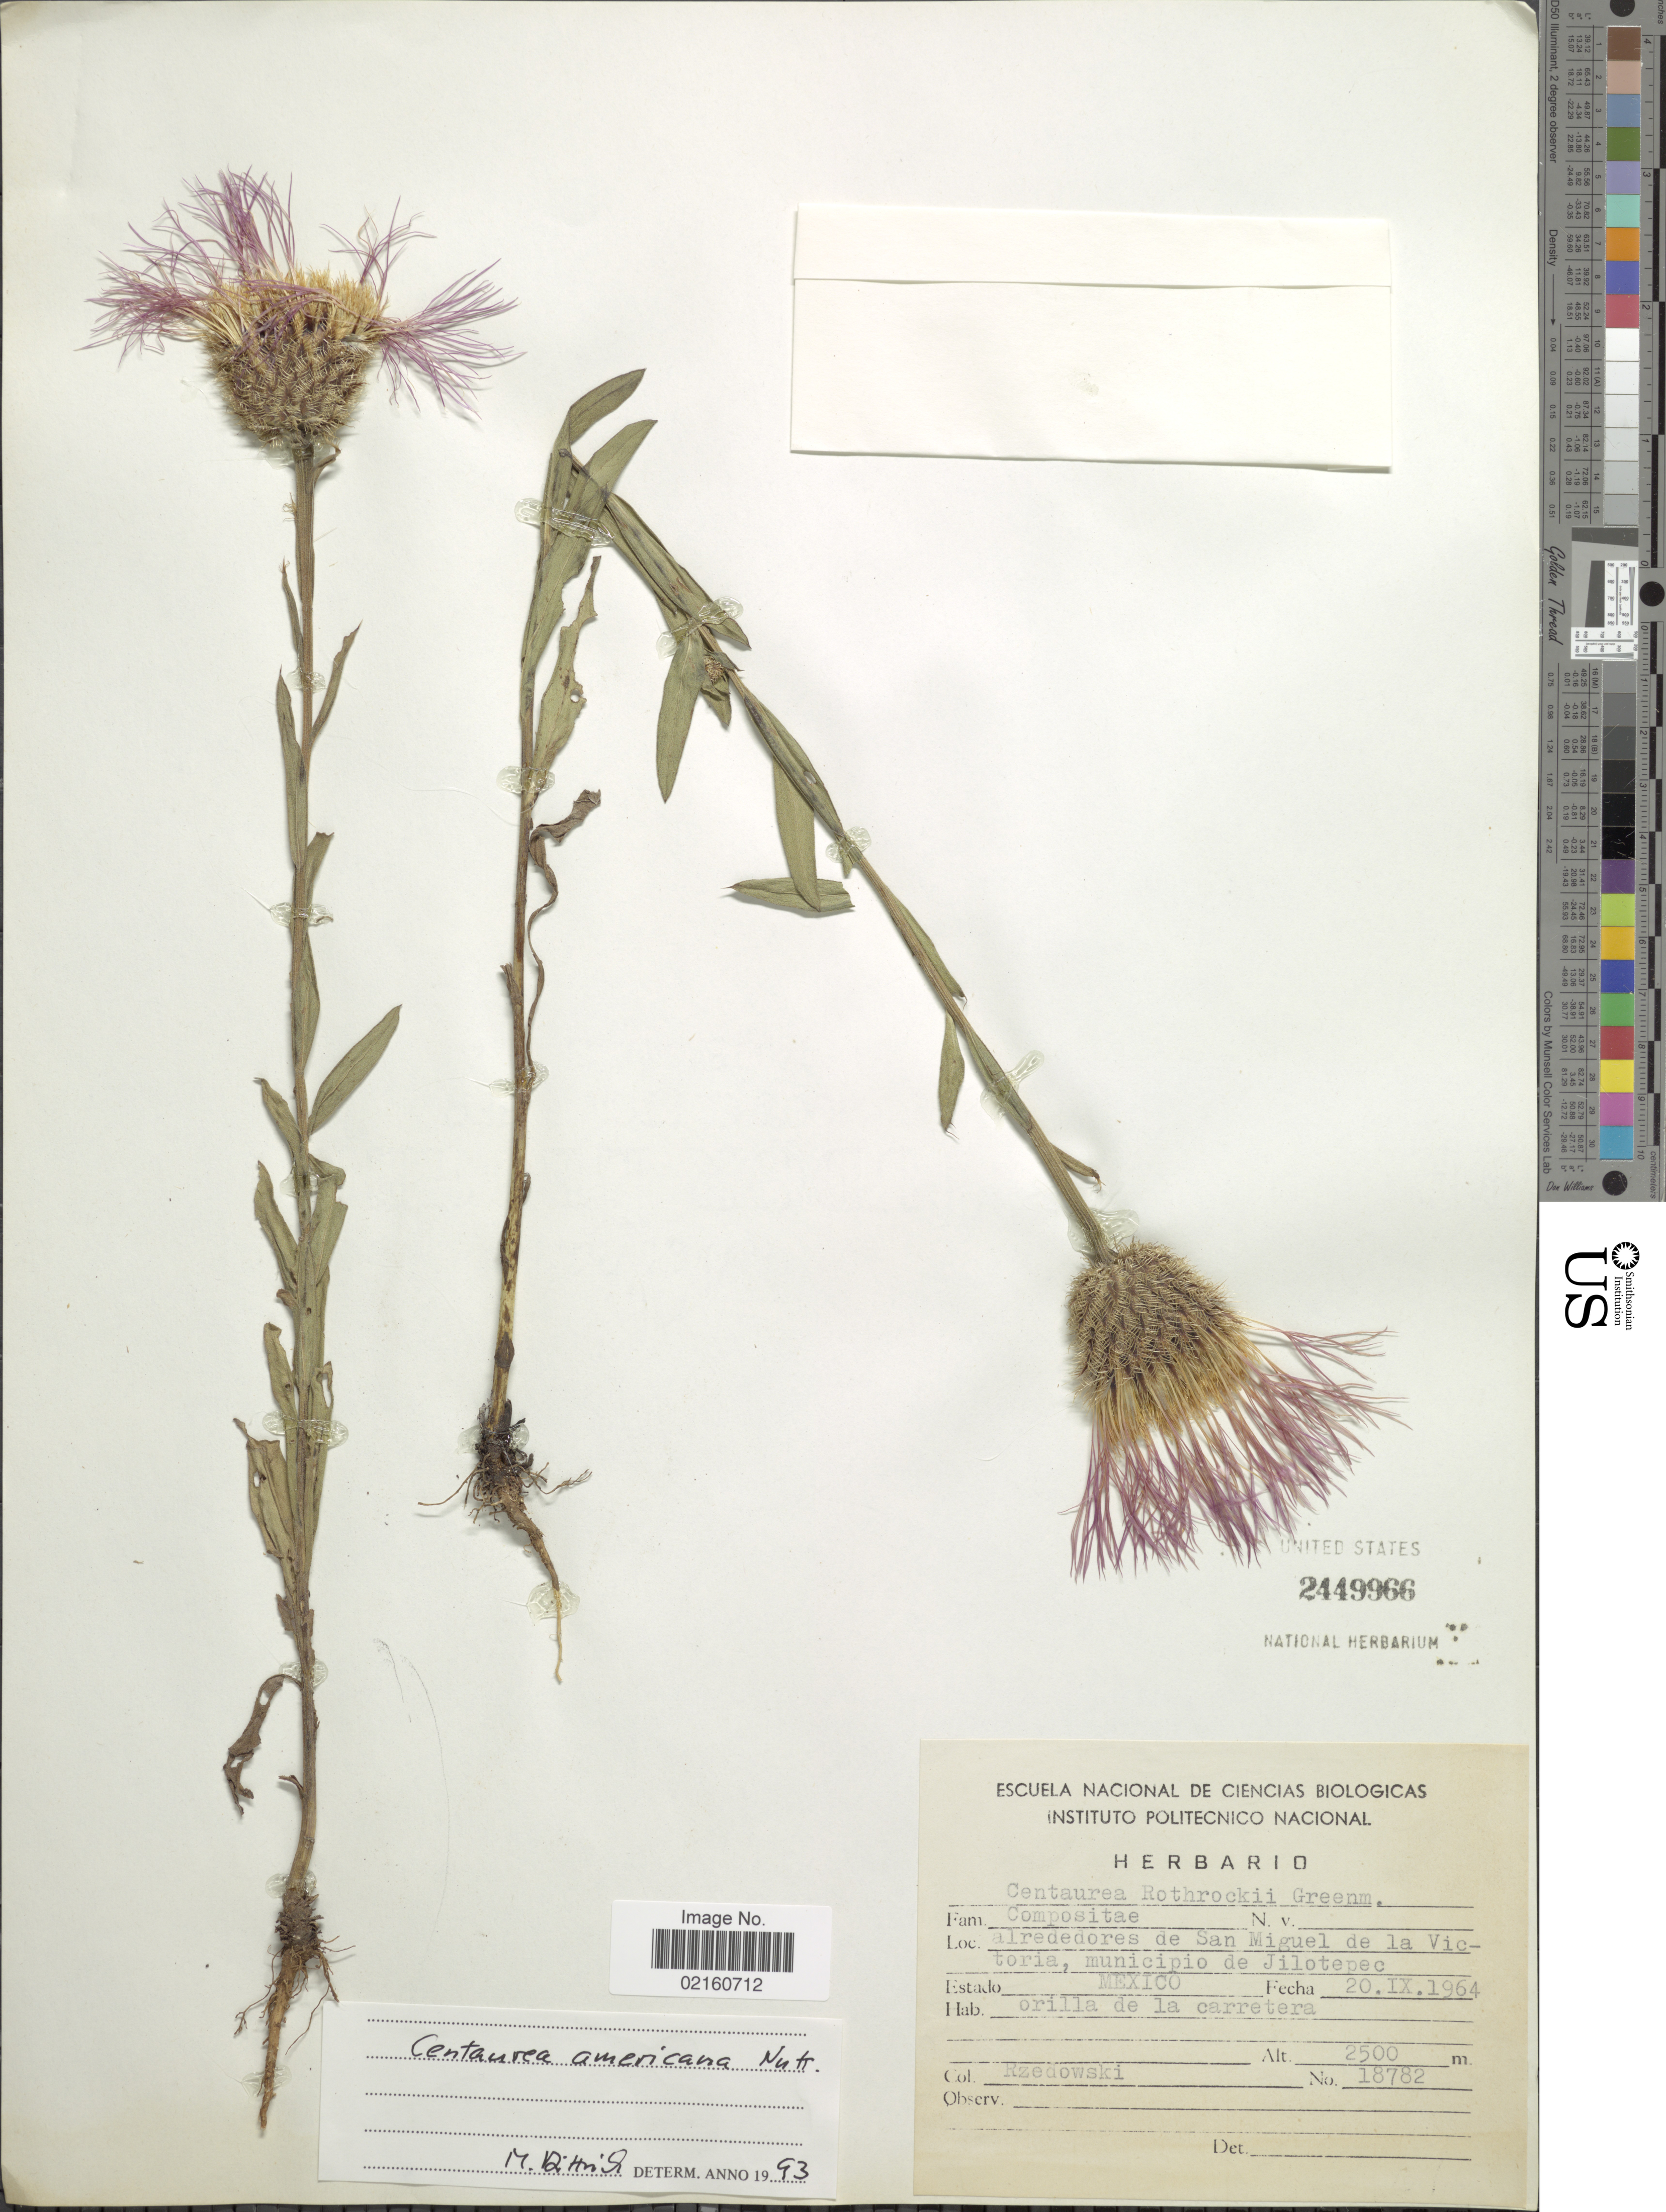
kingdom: Plantae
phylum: Tracheophyta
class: Magnoliopsida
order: Asterales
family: Asteraceae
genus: Plectocephalus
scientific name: Plectocephalus americanus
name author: (Nutt.) D. Don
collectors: Rzedowski, --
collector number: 18782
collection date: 1964-09-20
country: Mexico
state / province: México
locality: Alrededores de San Miguel de la Victoria, municipio de Jilotepec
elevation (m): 2500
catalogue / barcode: US 2449966